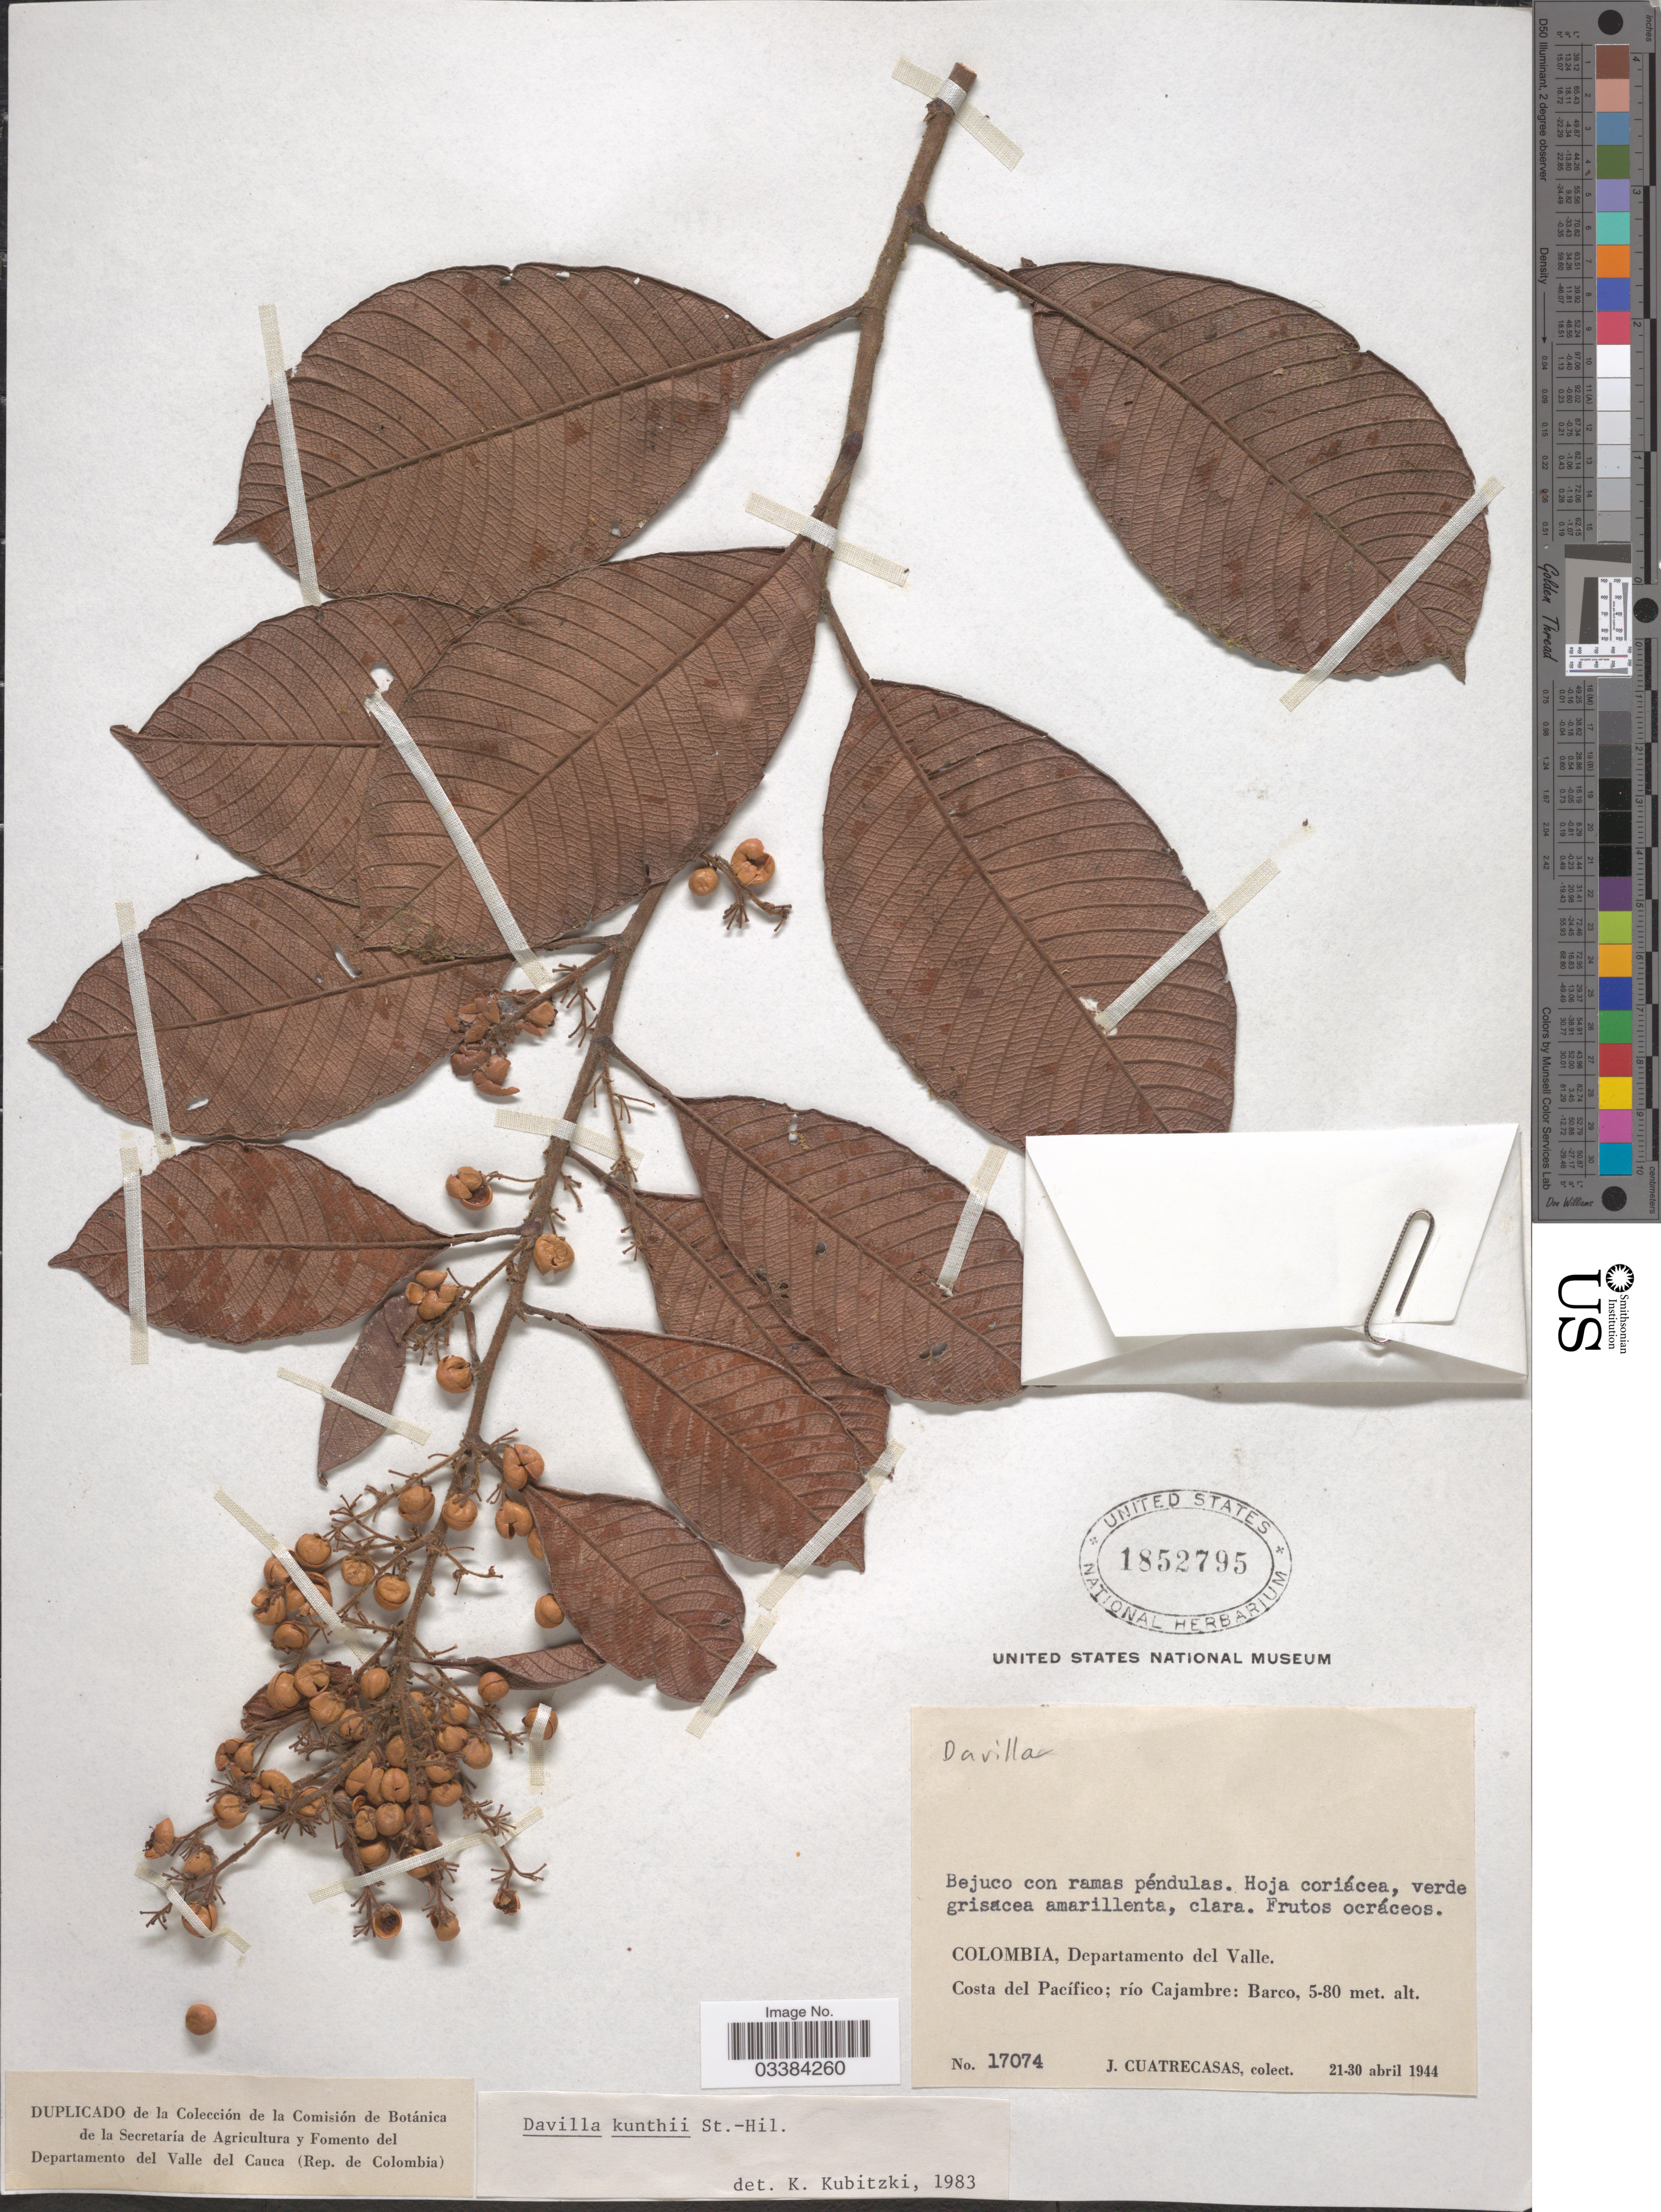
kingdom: Plantae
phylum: Tracheophyta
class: Magnoliopsida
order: Dilleniales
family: Dilleniaceae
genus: Davilla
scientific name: Davilla kunthii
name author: A. St.-Hil.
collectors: J. Cuatrecasas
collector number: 17074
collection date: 1944-04-21/1944-04-30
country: Colombia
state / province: Valle del Cauca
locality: Departamento del Valle. Costa del Pacífico; río Cajambra: Barco.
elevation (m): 5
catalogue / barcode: US 1852795